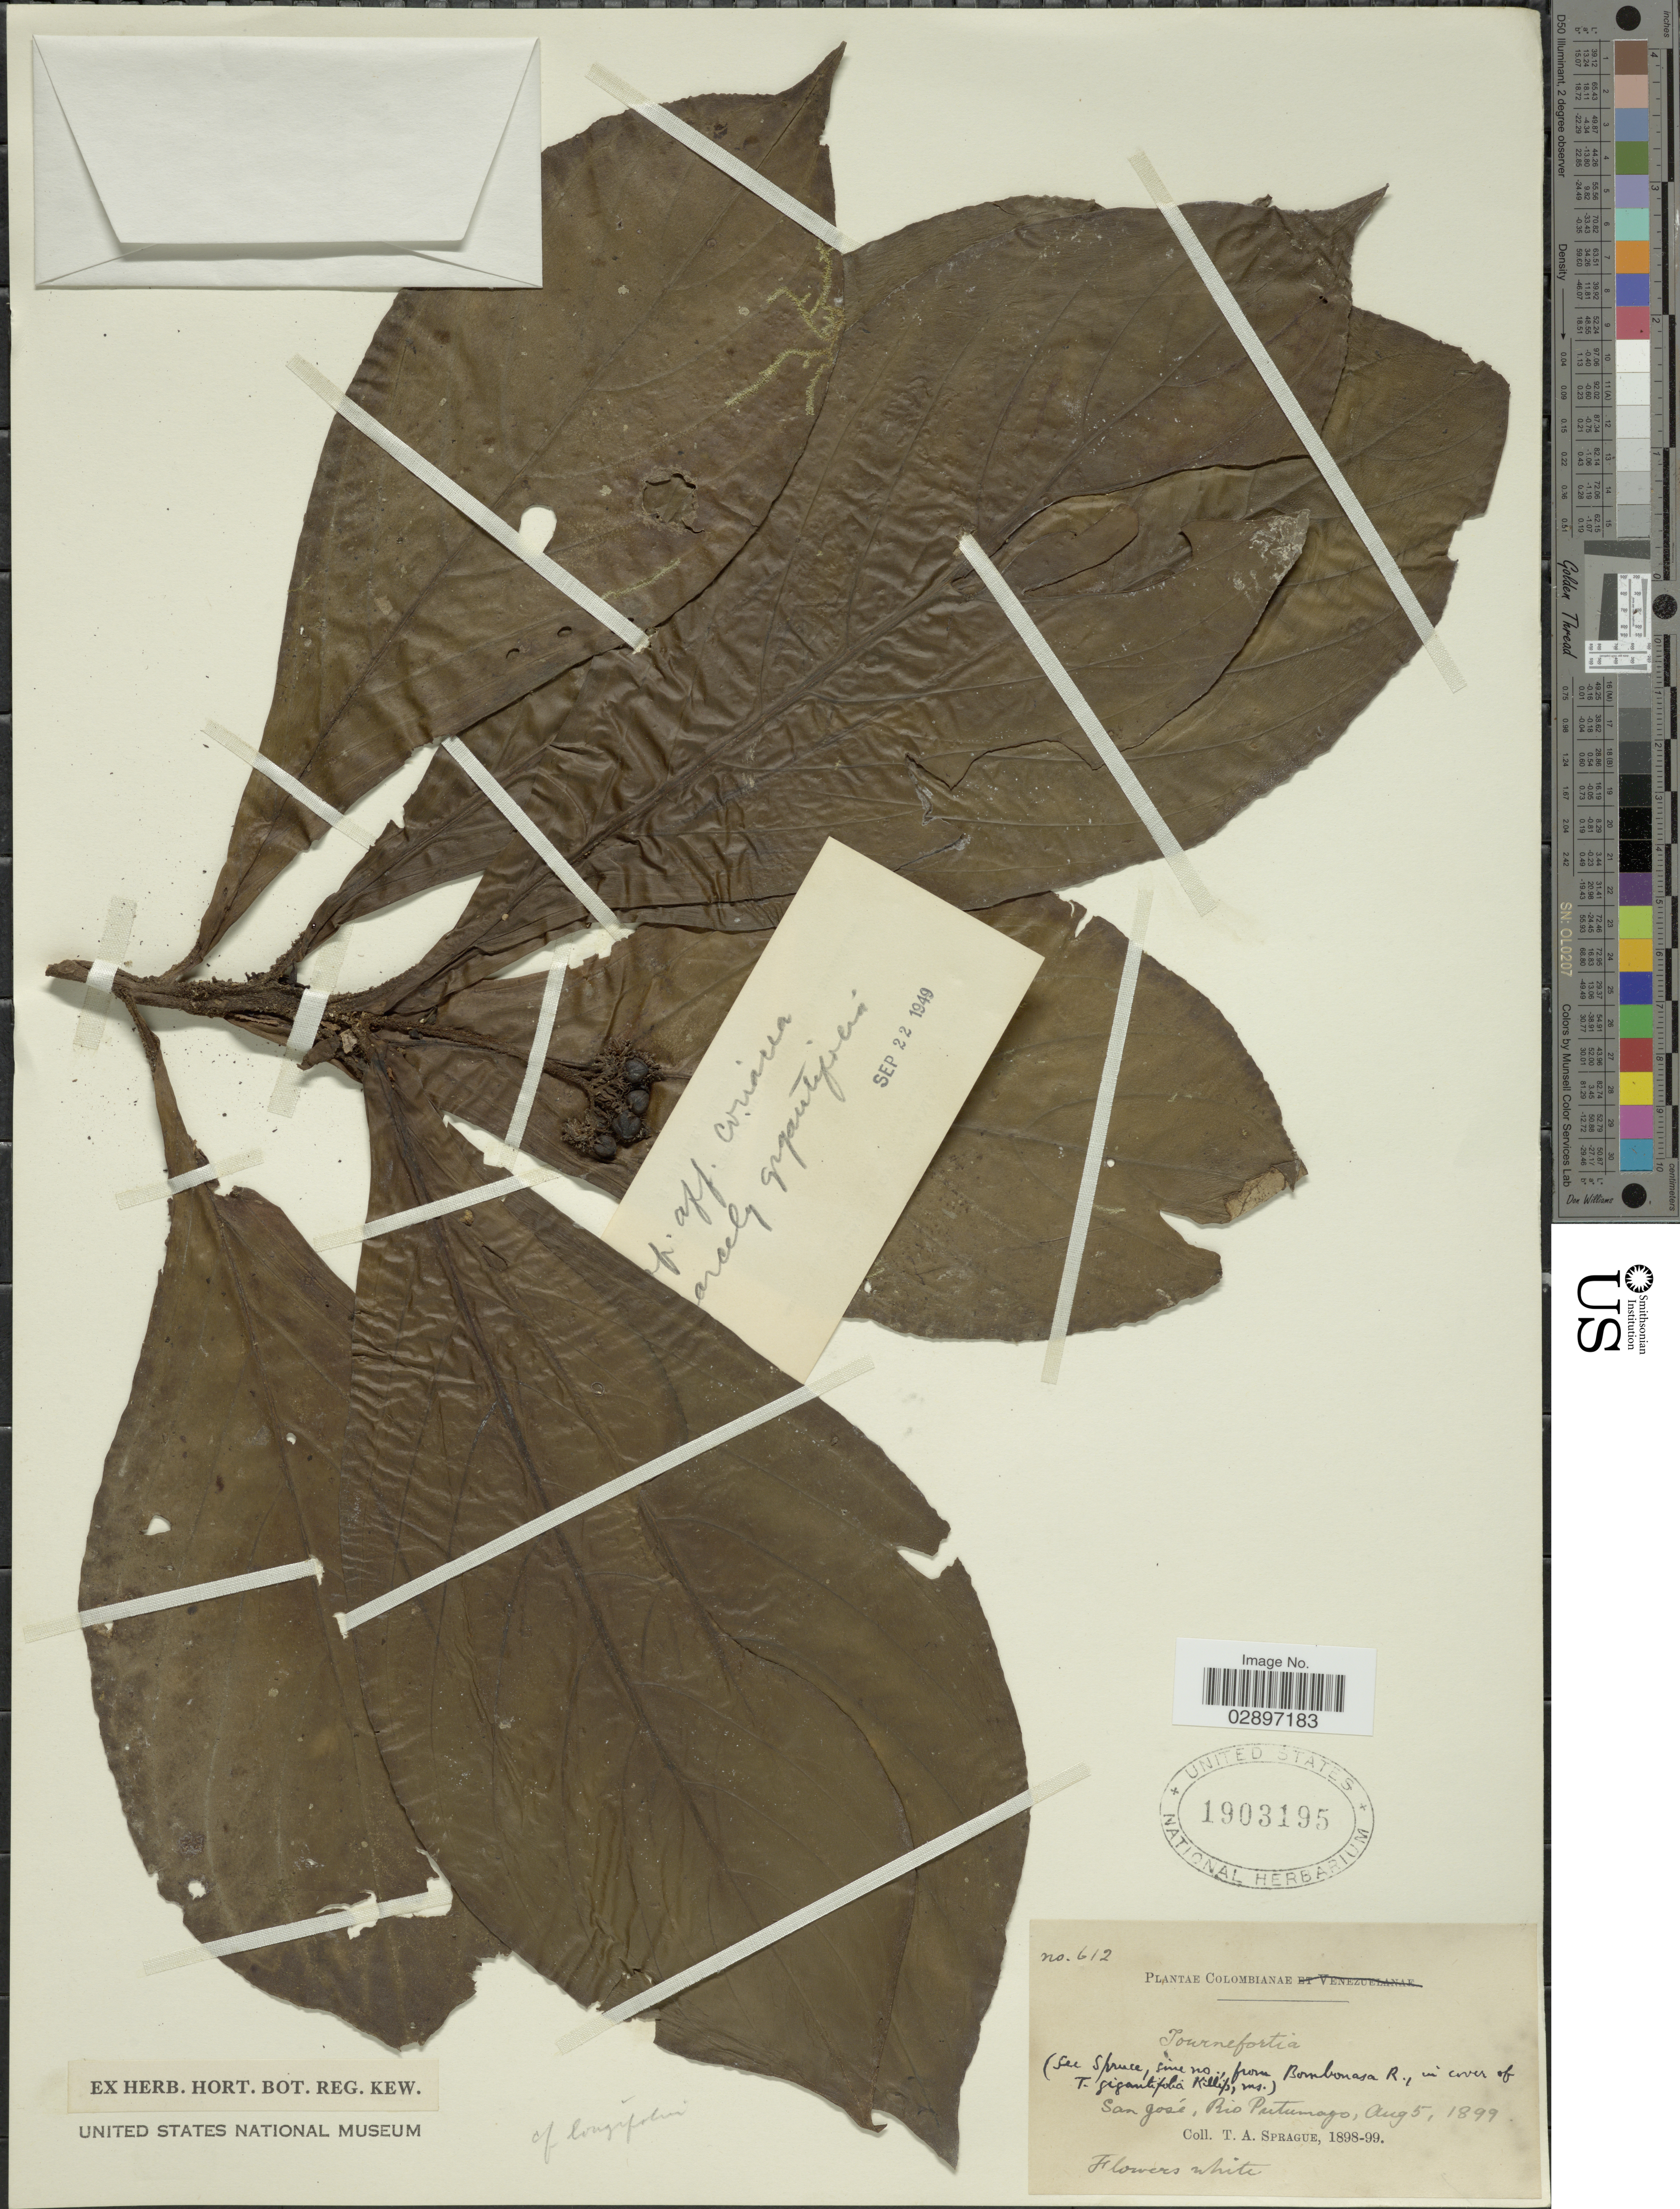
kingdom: Plantae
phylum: Tracheophyta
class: Magnoliopsida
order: Boraginales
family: Heliotropiaceae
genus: Tournefortia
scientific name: Tournefortia gigantifolia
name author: Killip ex J.S. Mill.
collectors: T. A. Sprague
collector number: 612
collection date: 1899-08-05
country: Colombia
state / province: Putumayo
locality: San José, Rio Putumayo.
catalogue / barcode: US 1903195